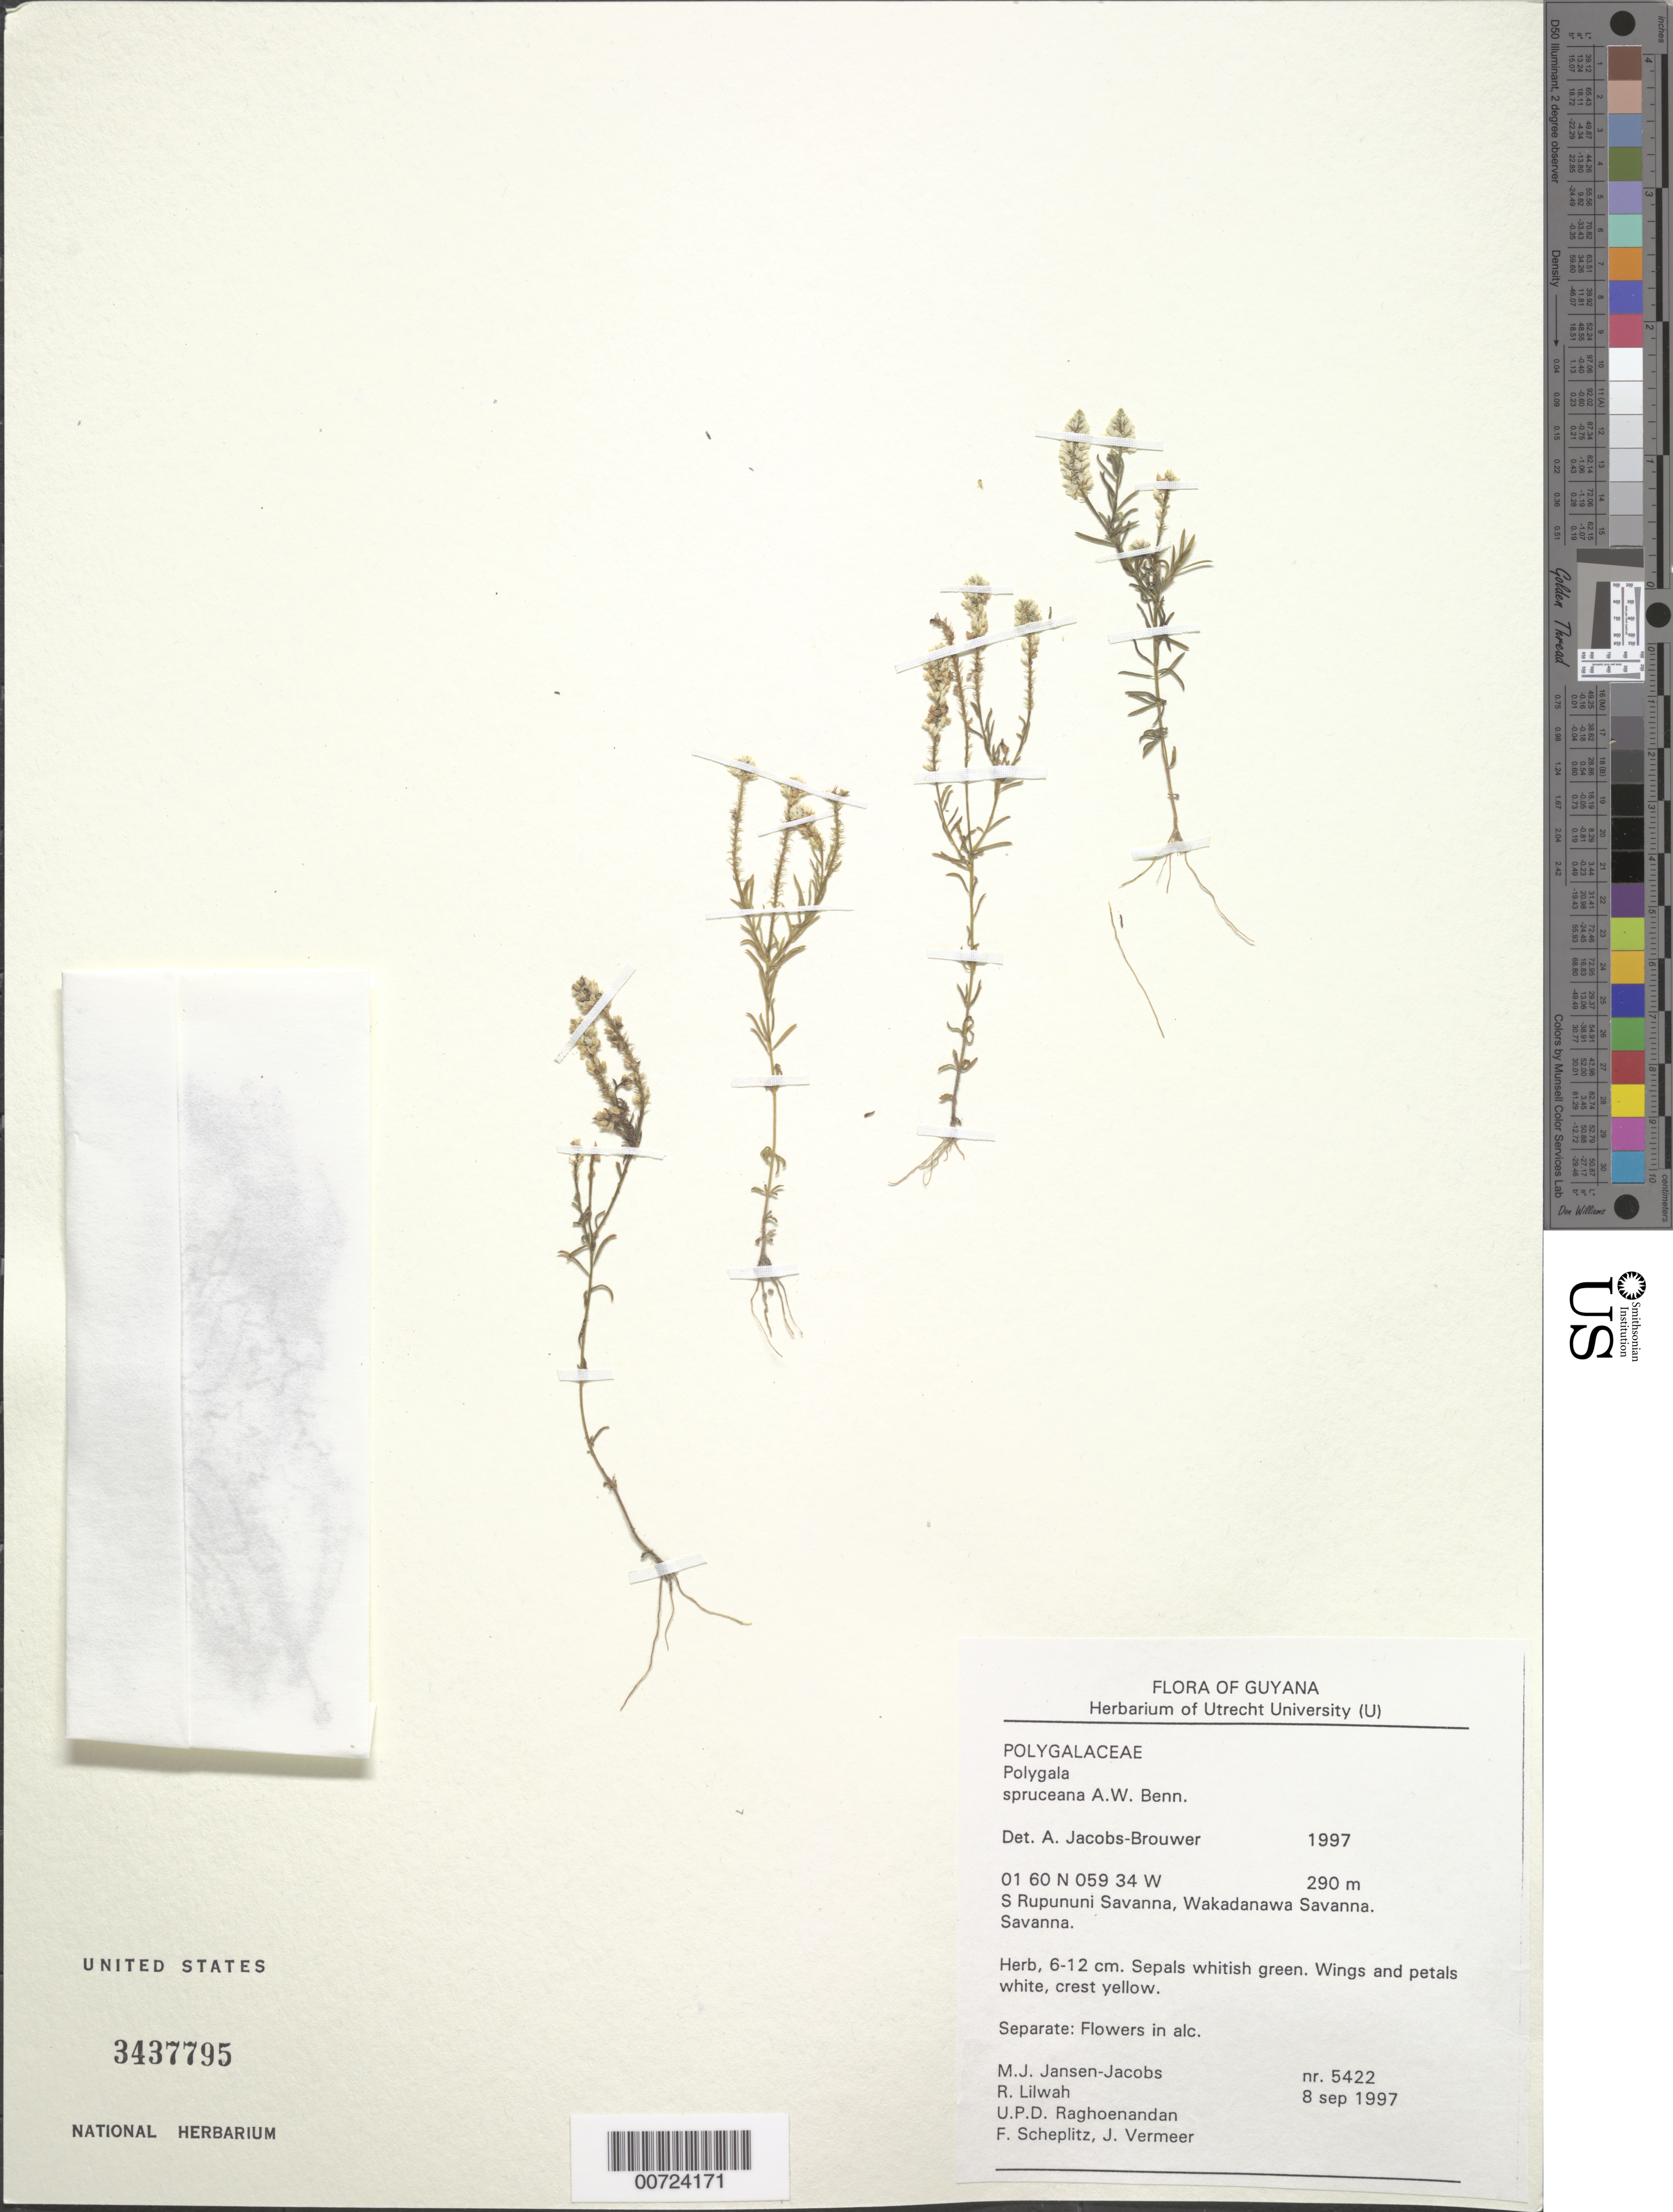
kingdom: Plantae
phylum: Tracheophyta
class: Magnoliopsida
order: Fabales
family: Polygalaceae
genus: Polygala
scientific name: Polygala spruceana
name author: A.W. Benn.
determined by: Jacobs-Brouwer, A.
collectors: M. J. Jansen-Jacobs, R. Lilwah, U. Raghoenandan, F. Scheplitz & J. Vermeer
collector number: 5422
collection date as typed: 8-Sep-97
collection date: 1997-09-08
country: Guyana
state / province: U. Takutu-U. Essequibo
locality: S. Rupununi savanna, Wakadanawa Savanna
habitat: Savanna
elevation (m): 290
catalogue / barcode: US 3437795